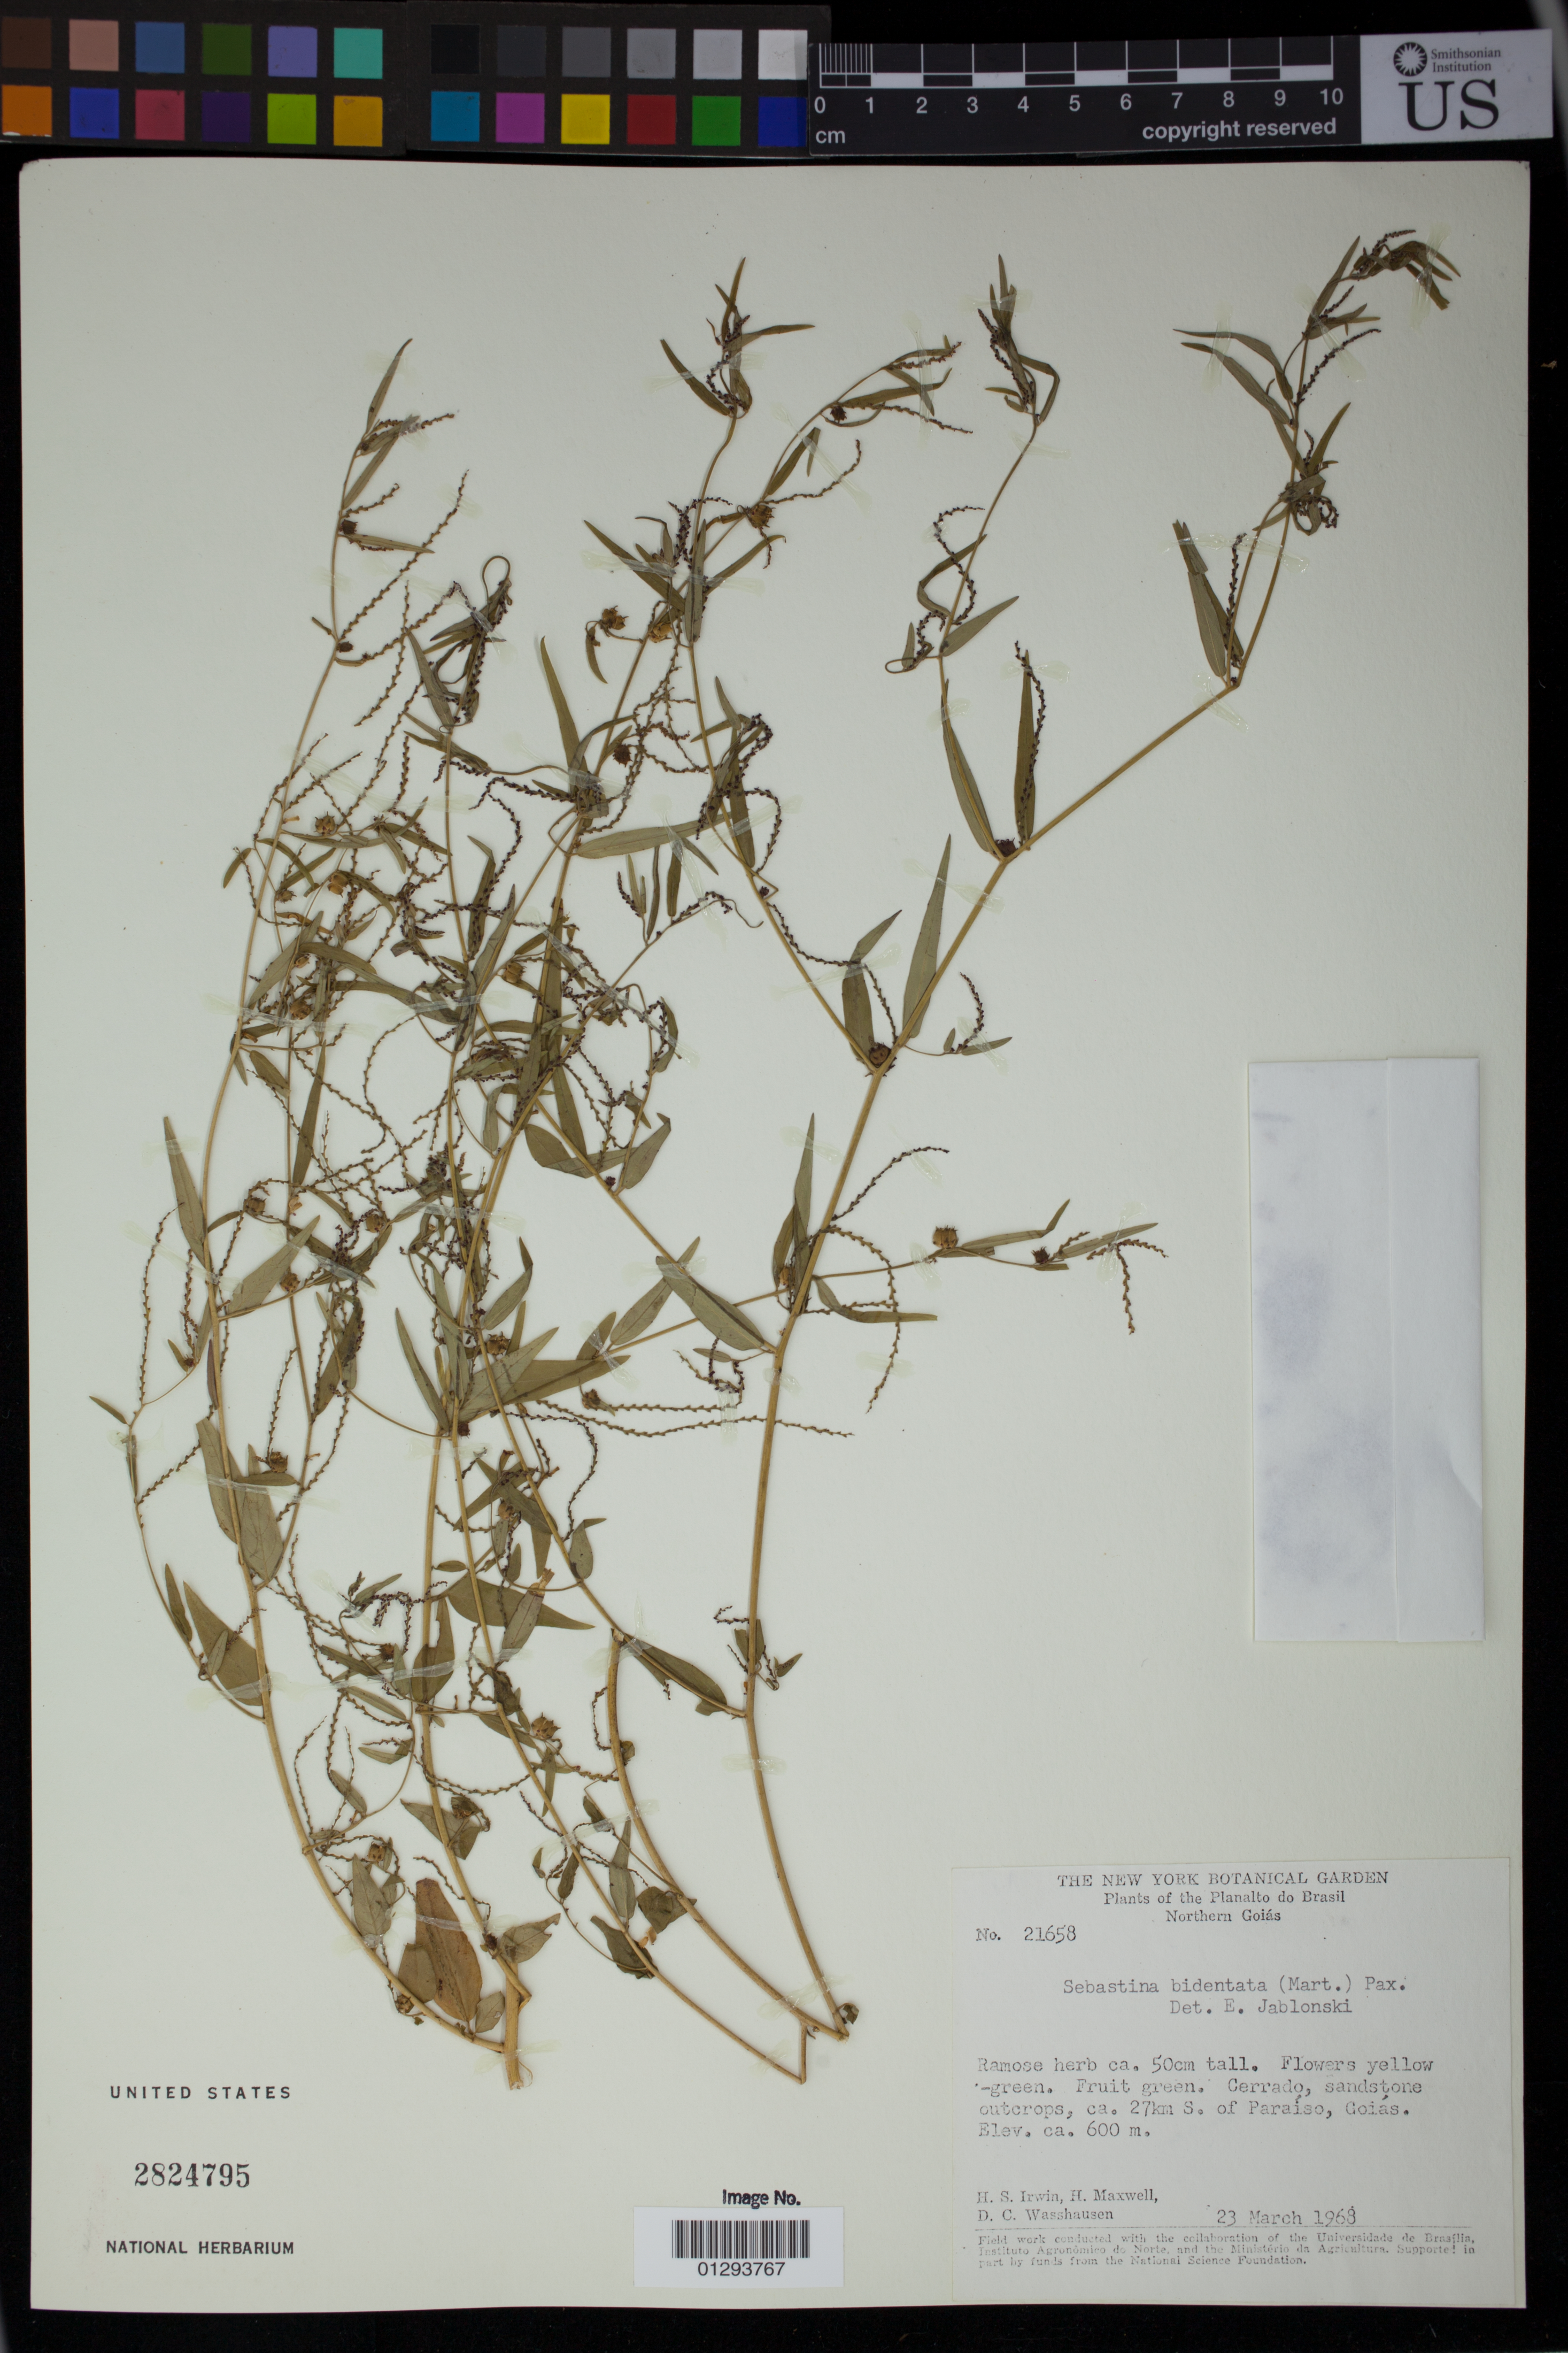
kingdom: Plantae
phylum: Tracheophyta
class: Magnoliopsida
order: Malpighiales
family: Euphorbiaceae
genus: Sebastiania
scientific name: Sebastiania bidentata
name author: (Mart. & Zucc.) Pax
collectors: H. Irwin, H. Maxwell & D. C. Wasshausen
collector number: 21658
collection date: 1968-03-23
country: Brazil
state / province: Goiás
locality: ca. 27 km S. of Paraiso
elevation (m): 600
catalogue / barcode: US 2824795